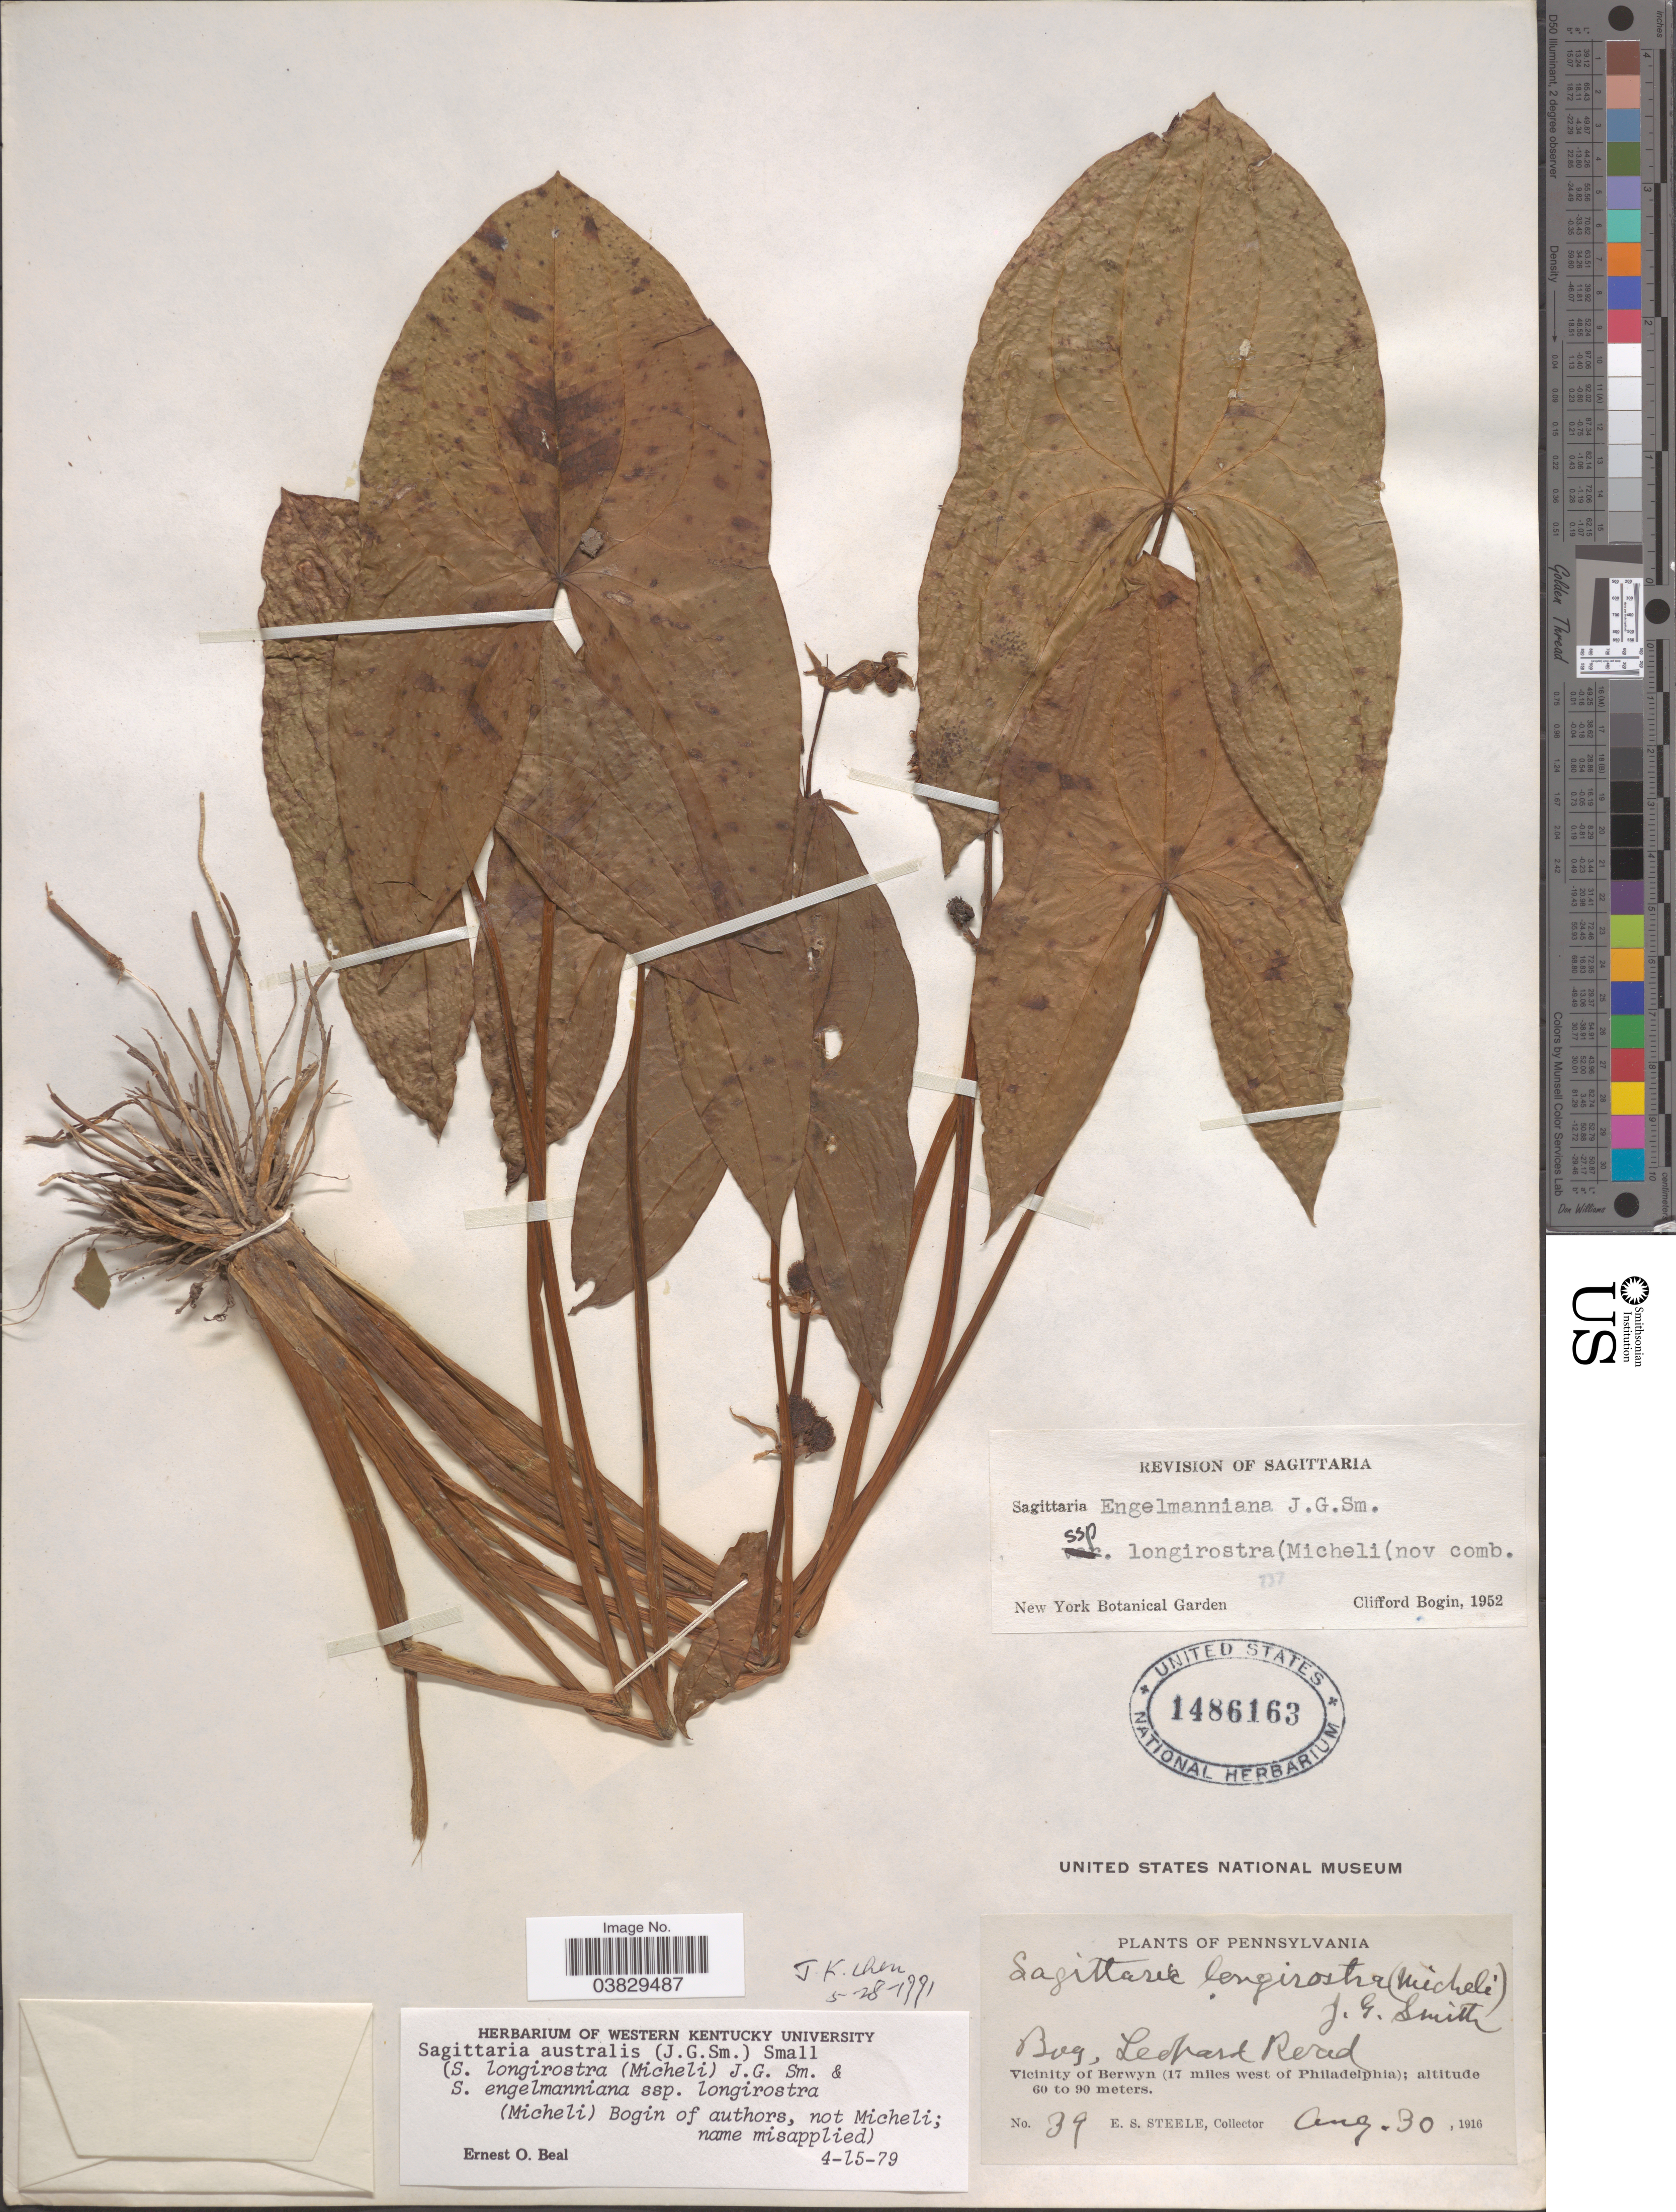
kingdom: Plantae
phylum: Tracheophyta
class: Liliopsida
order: Alismatales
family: Alismataceae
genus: Sagittaria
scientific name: Sagittaria australis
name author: (J.G. Sm. ex C. Mohr) Small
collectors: E. Steele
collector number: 39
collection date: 1916-08-30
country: United States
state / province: Pennsylvania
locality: Leopard Road. Vicinity of Berwyn (17 miles west of Philadelphia).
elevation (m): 60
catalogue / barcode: US 1486163